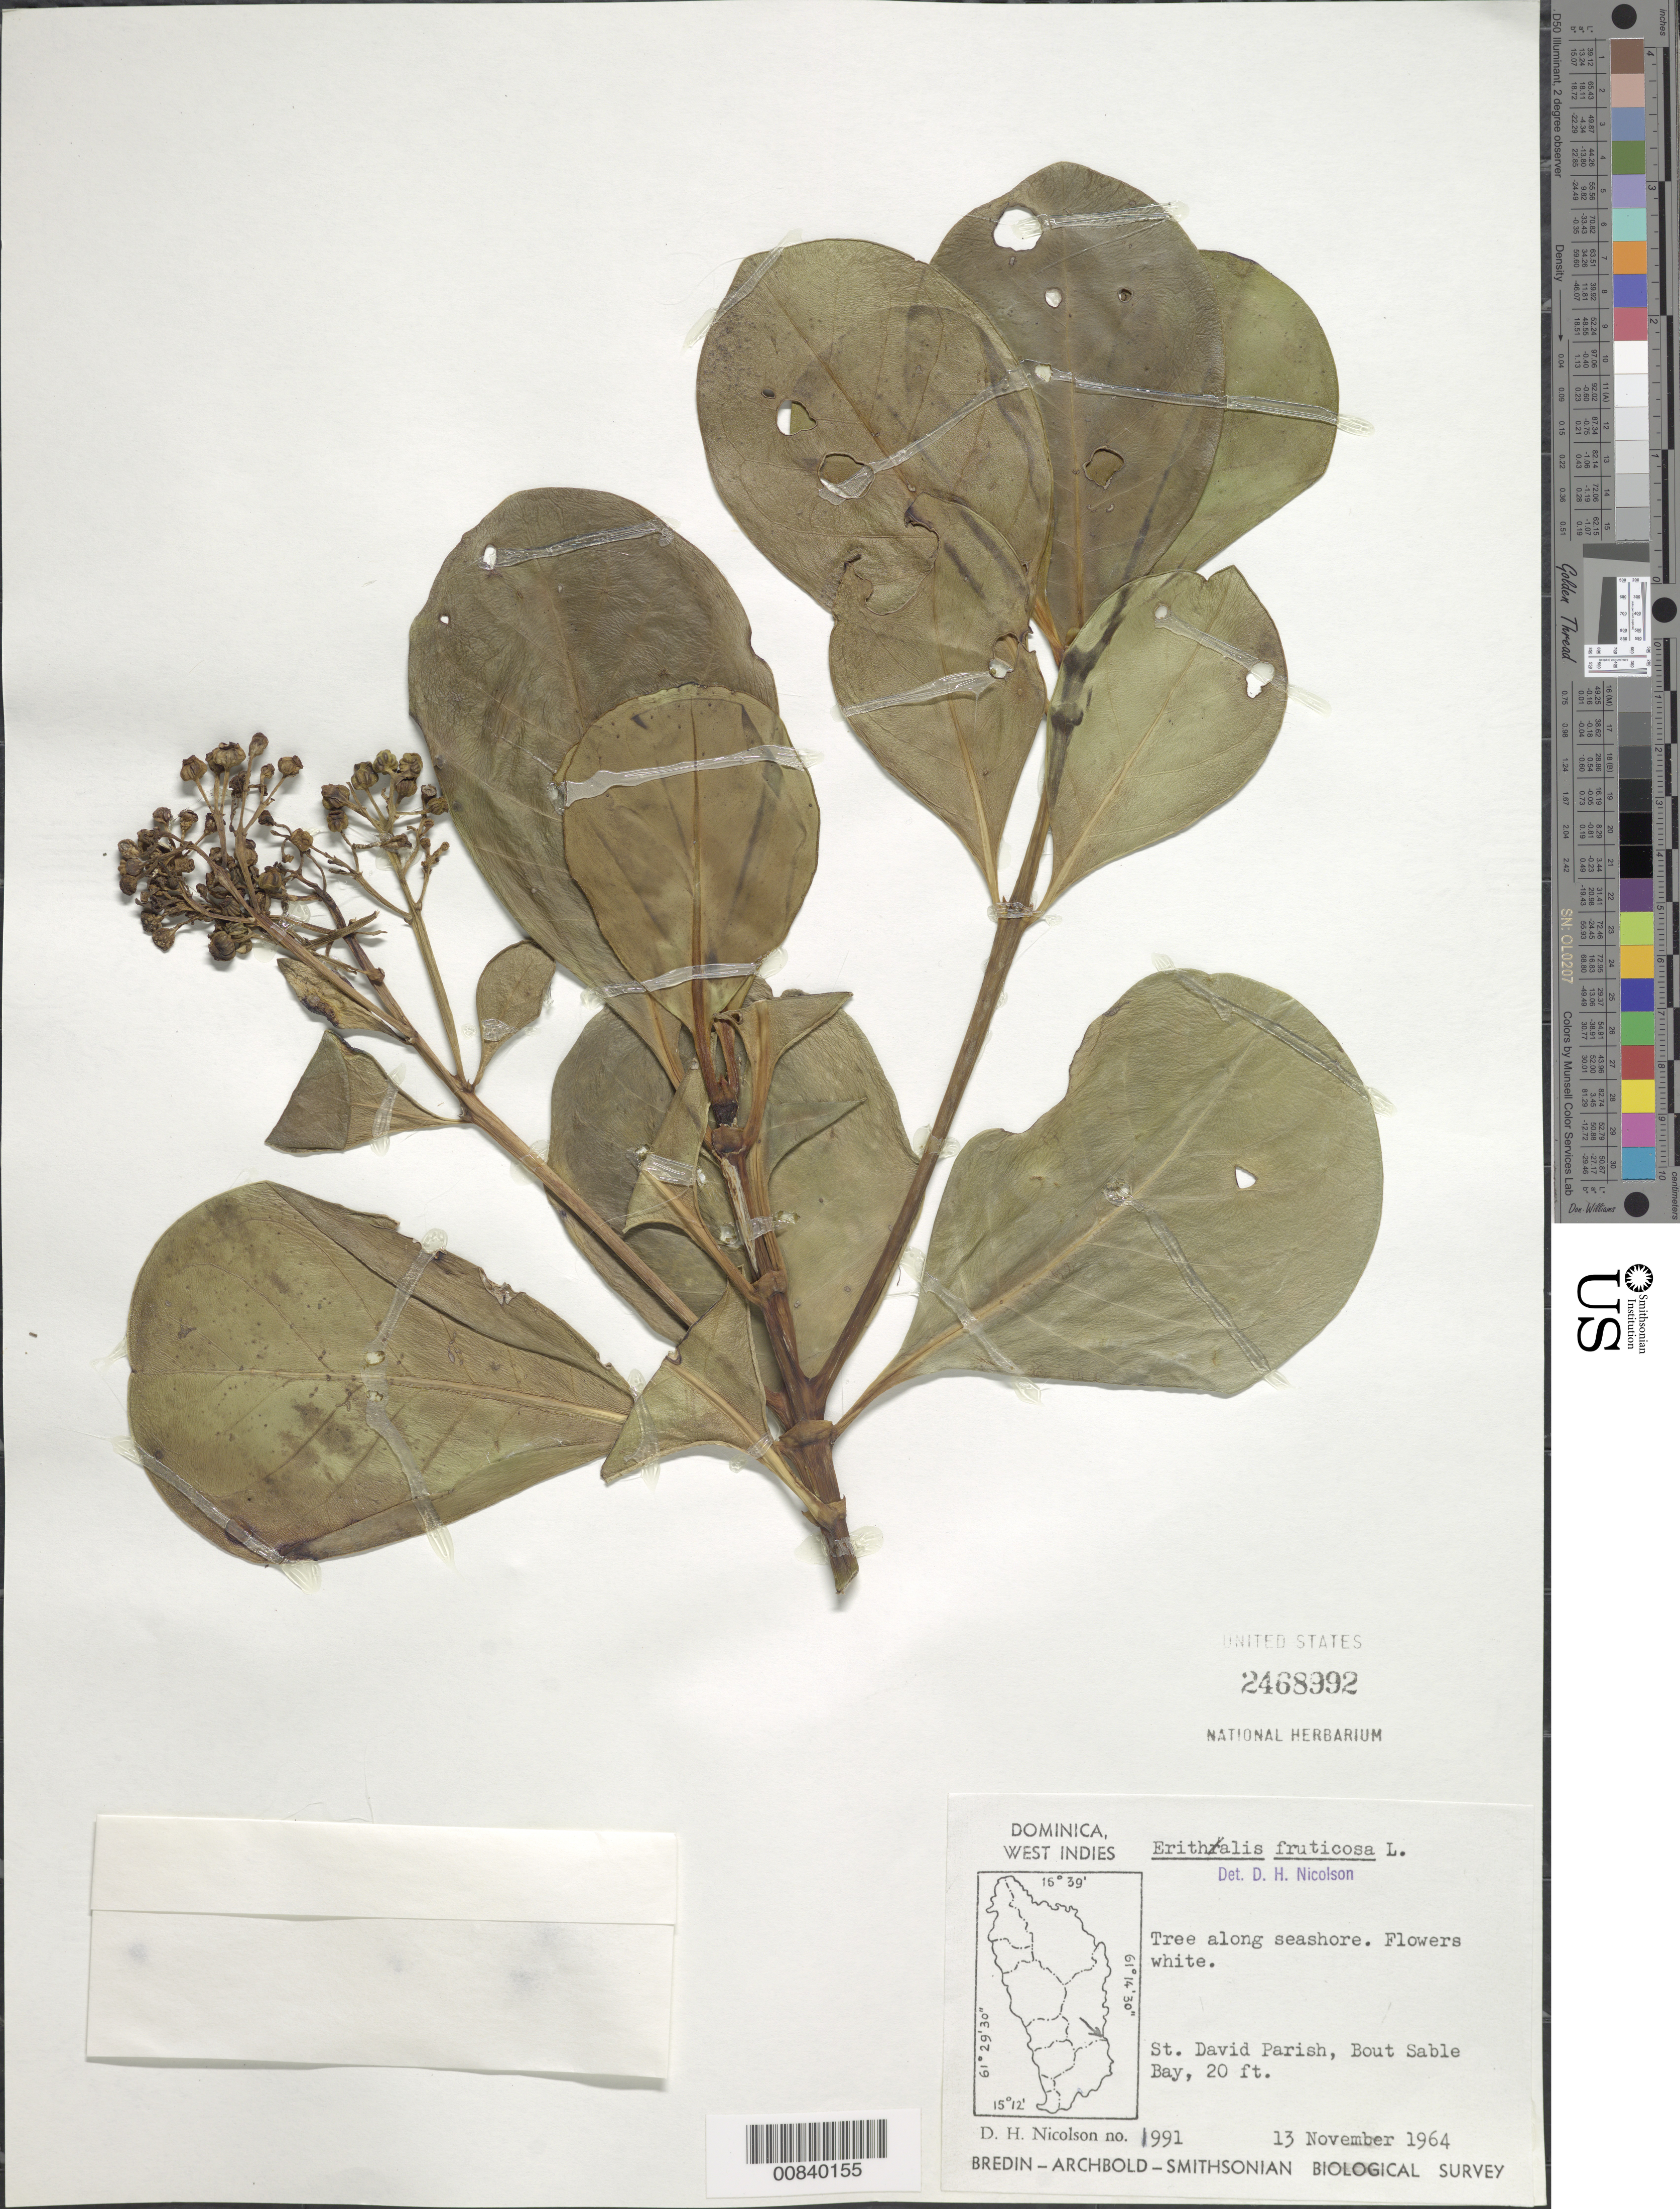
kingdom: Plantae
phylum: Tracheophyta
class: Magnoliopsida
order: Gentianales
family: Rubiaceae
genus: Erithalis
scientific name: Erithalis fruticosa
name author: L.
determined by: Nicolson, Dan H.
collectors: D. H. Nicolson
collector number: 1991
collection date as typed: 13 Nov 1964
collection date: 1964-11-13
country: Dominica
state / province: St. David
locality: Bout Sable Bay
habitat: Along seashore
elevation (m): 6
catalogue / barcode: US 2468992